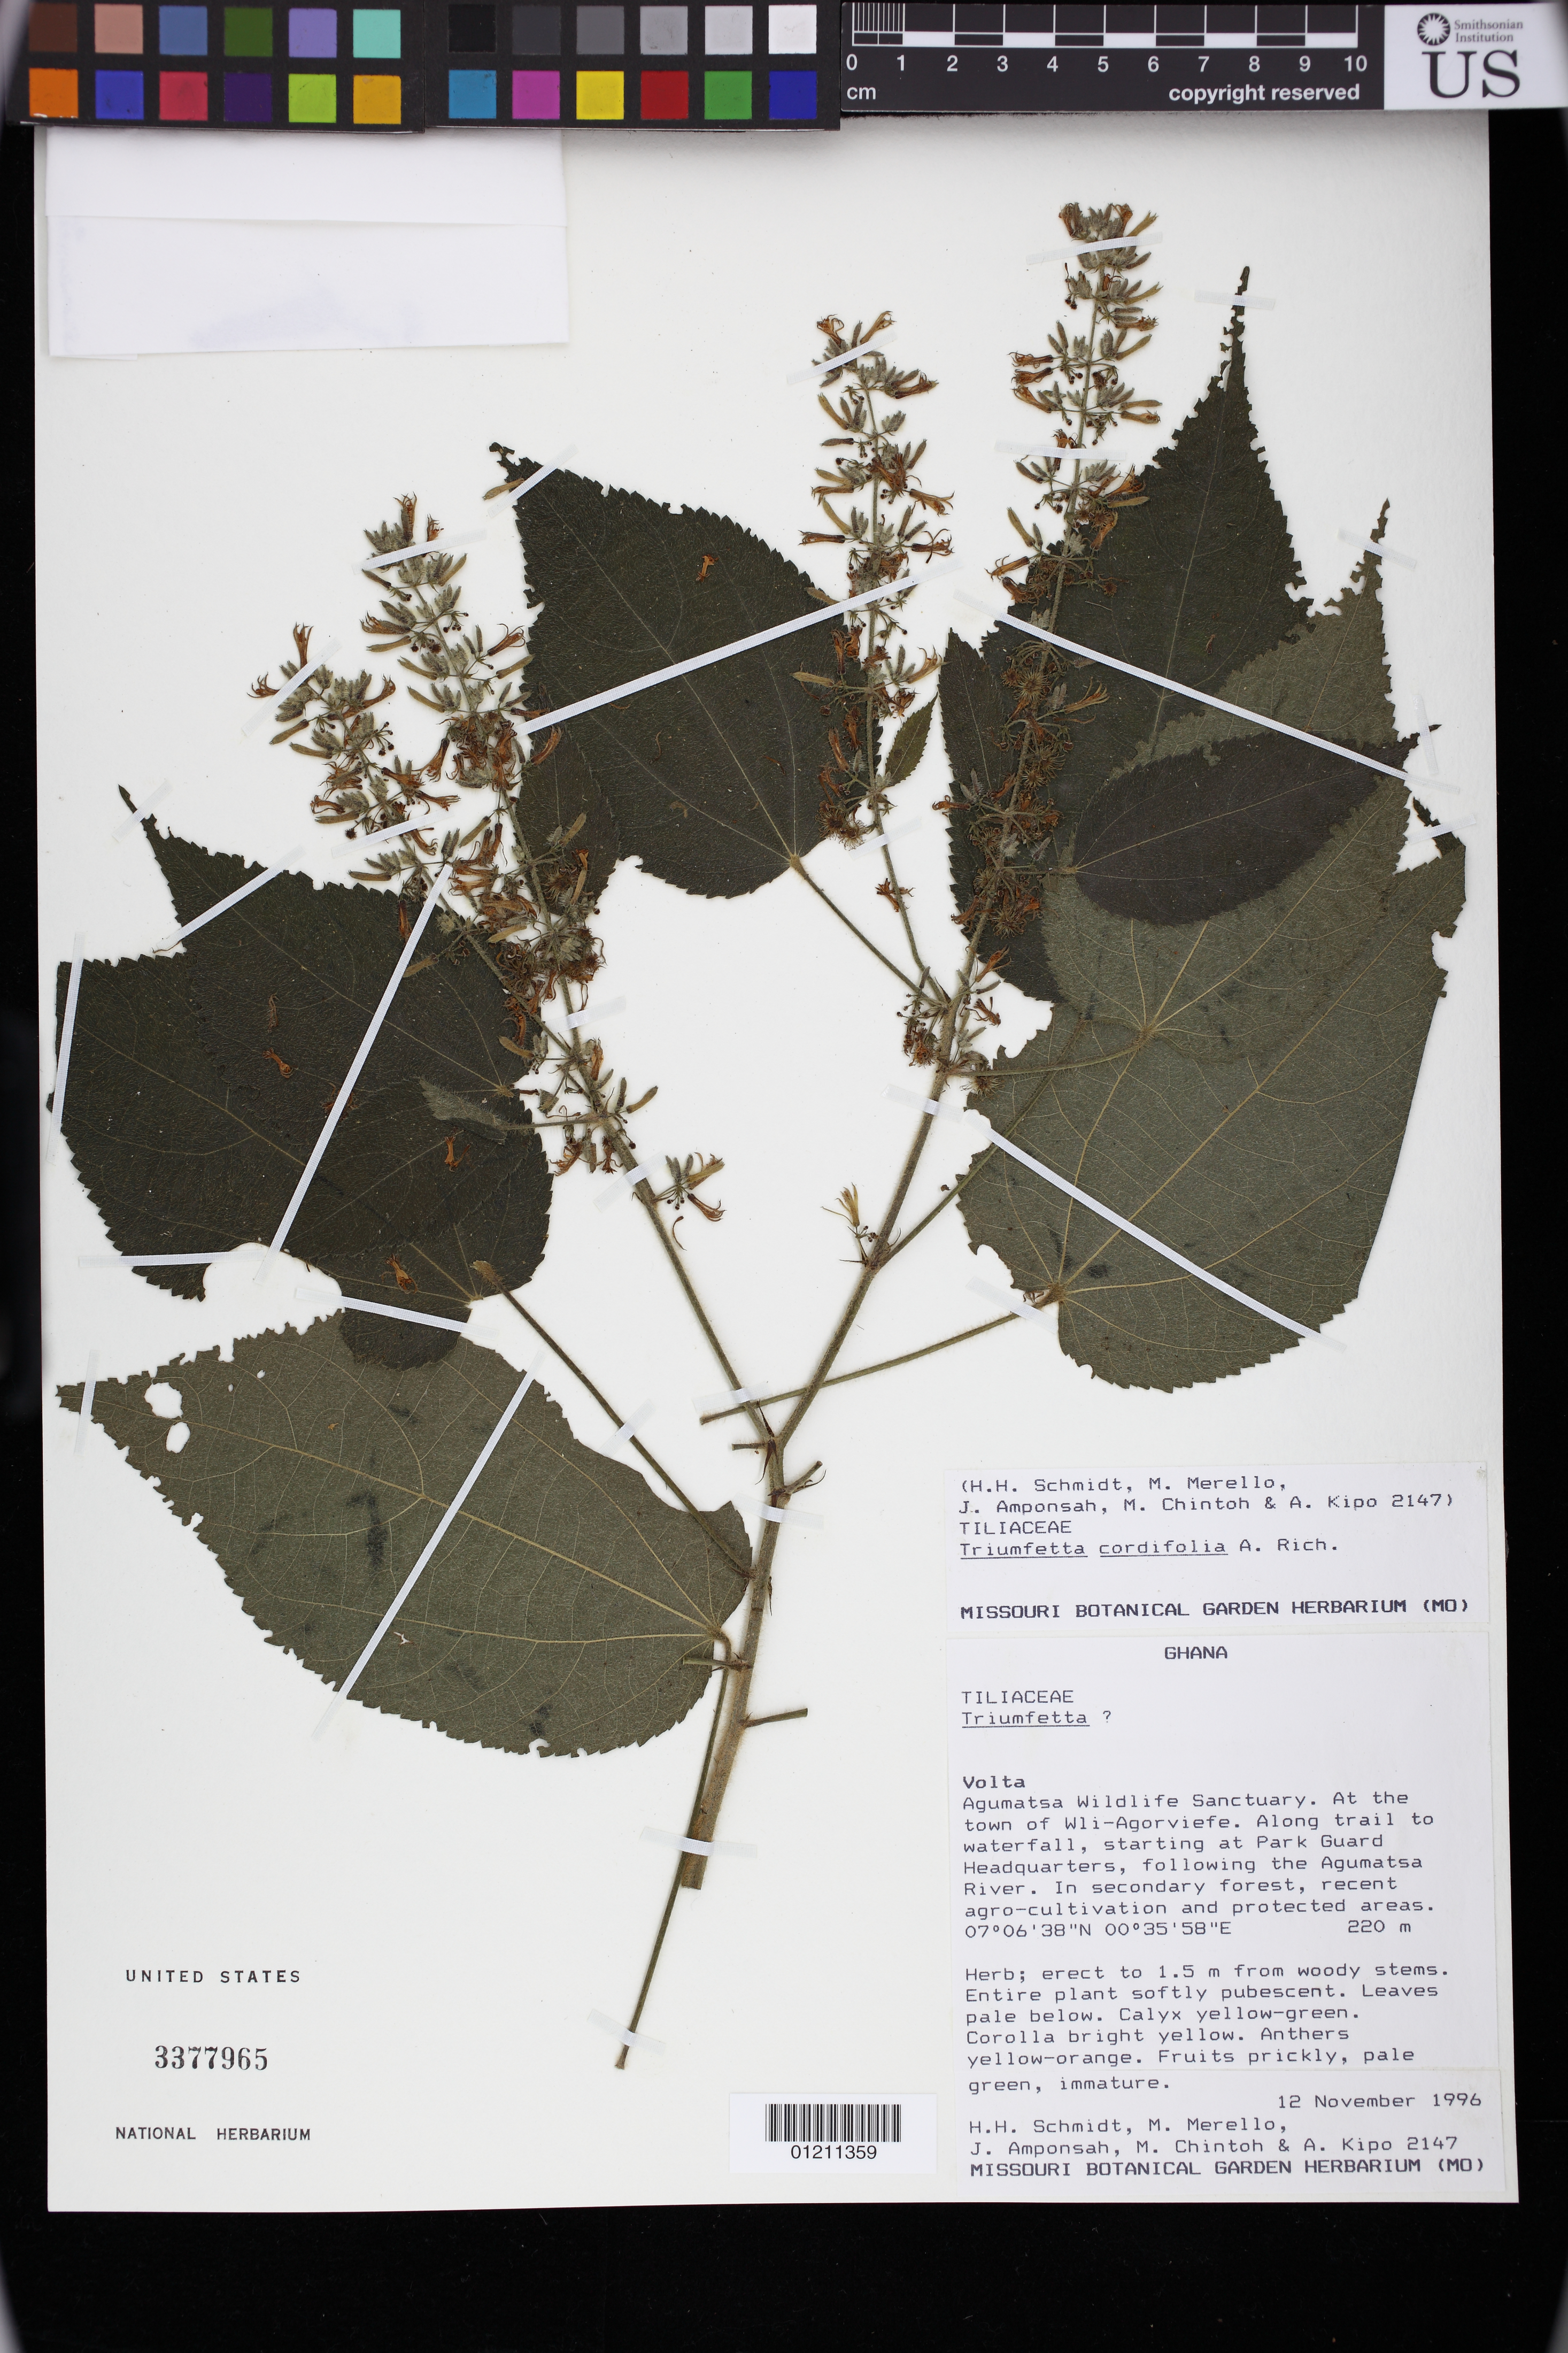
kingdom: Plantae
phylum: Tracheophyta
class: Magnoliopsida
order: Malvales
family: Malvaceae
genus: Triumfetta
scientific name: Triumfetta cordifolia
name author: A. Rich.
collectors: H. H. Schmidt, M. Merello, J. Amponsah & M. Chintoh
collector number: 2147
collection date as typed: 11 Dec 1996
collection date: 1996-12-11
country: Ghana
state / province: Volta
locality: Volta. Agumatsa Wildlife Sanctuary. At the town of Wli-Agorviefe. Along trail to waterfall, starting at Park Guard Headquarters, following the Agumatsa River. In secondary forest, recent agro-cultivation and protected areas.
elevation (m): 220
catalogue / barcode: US 3377965